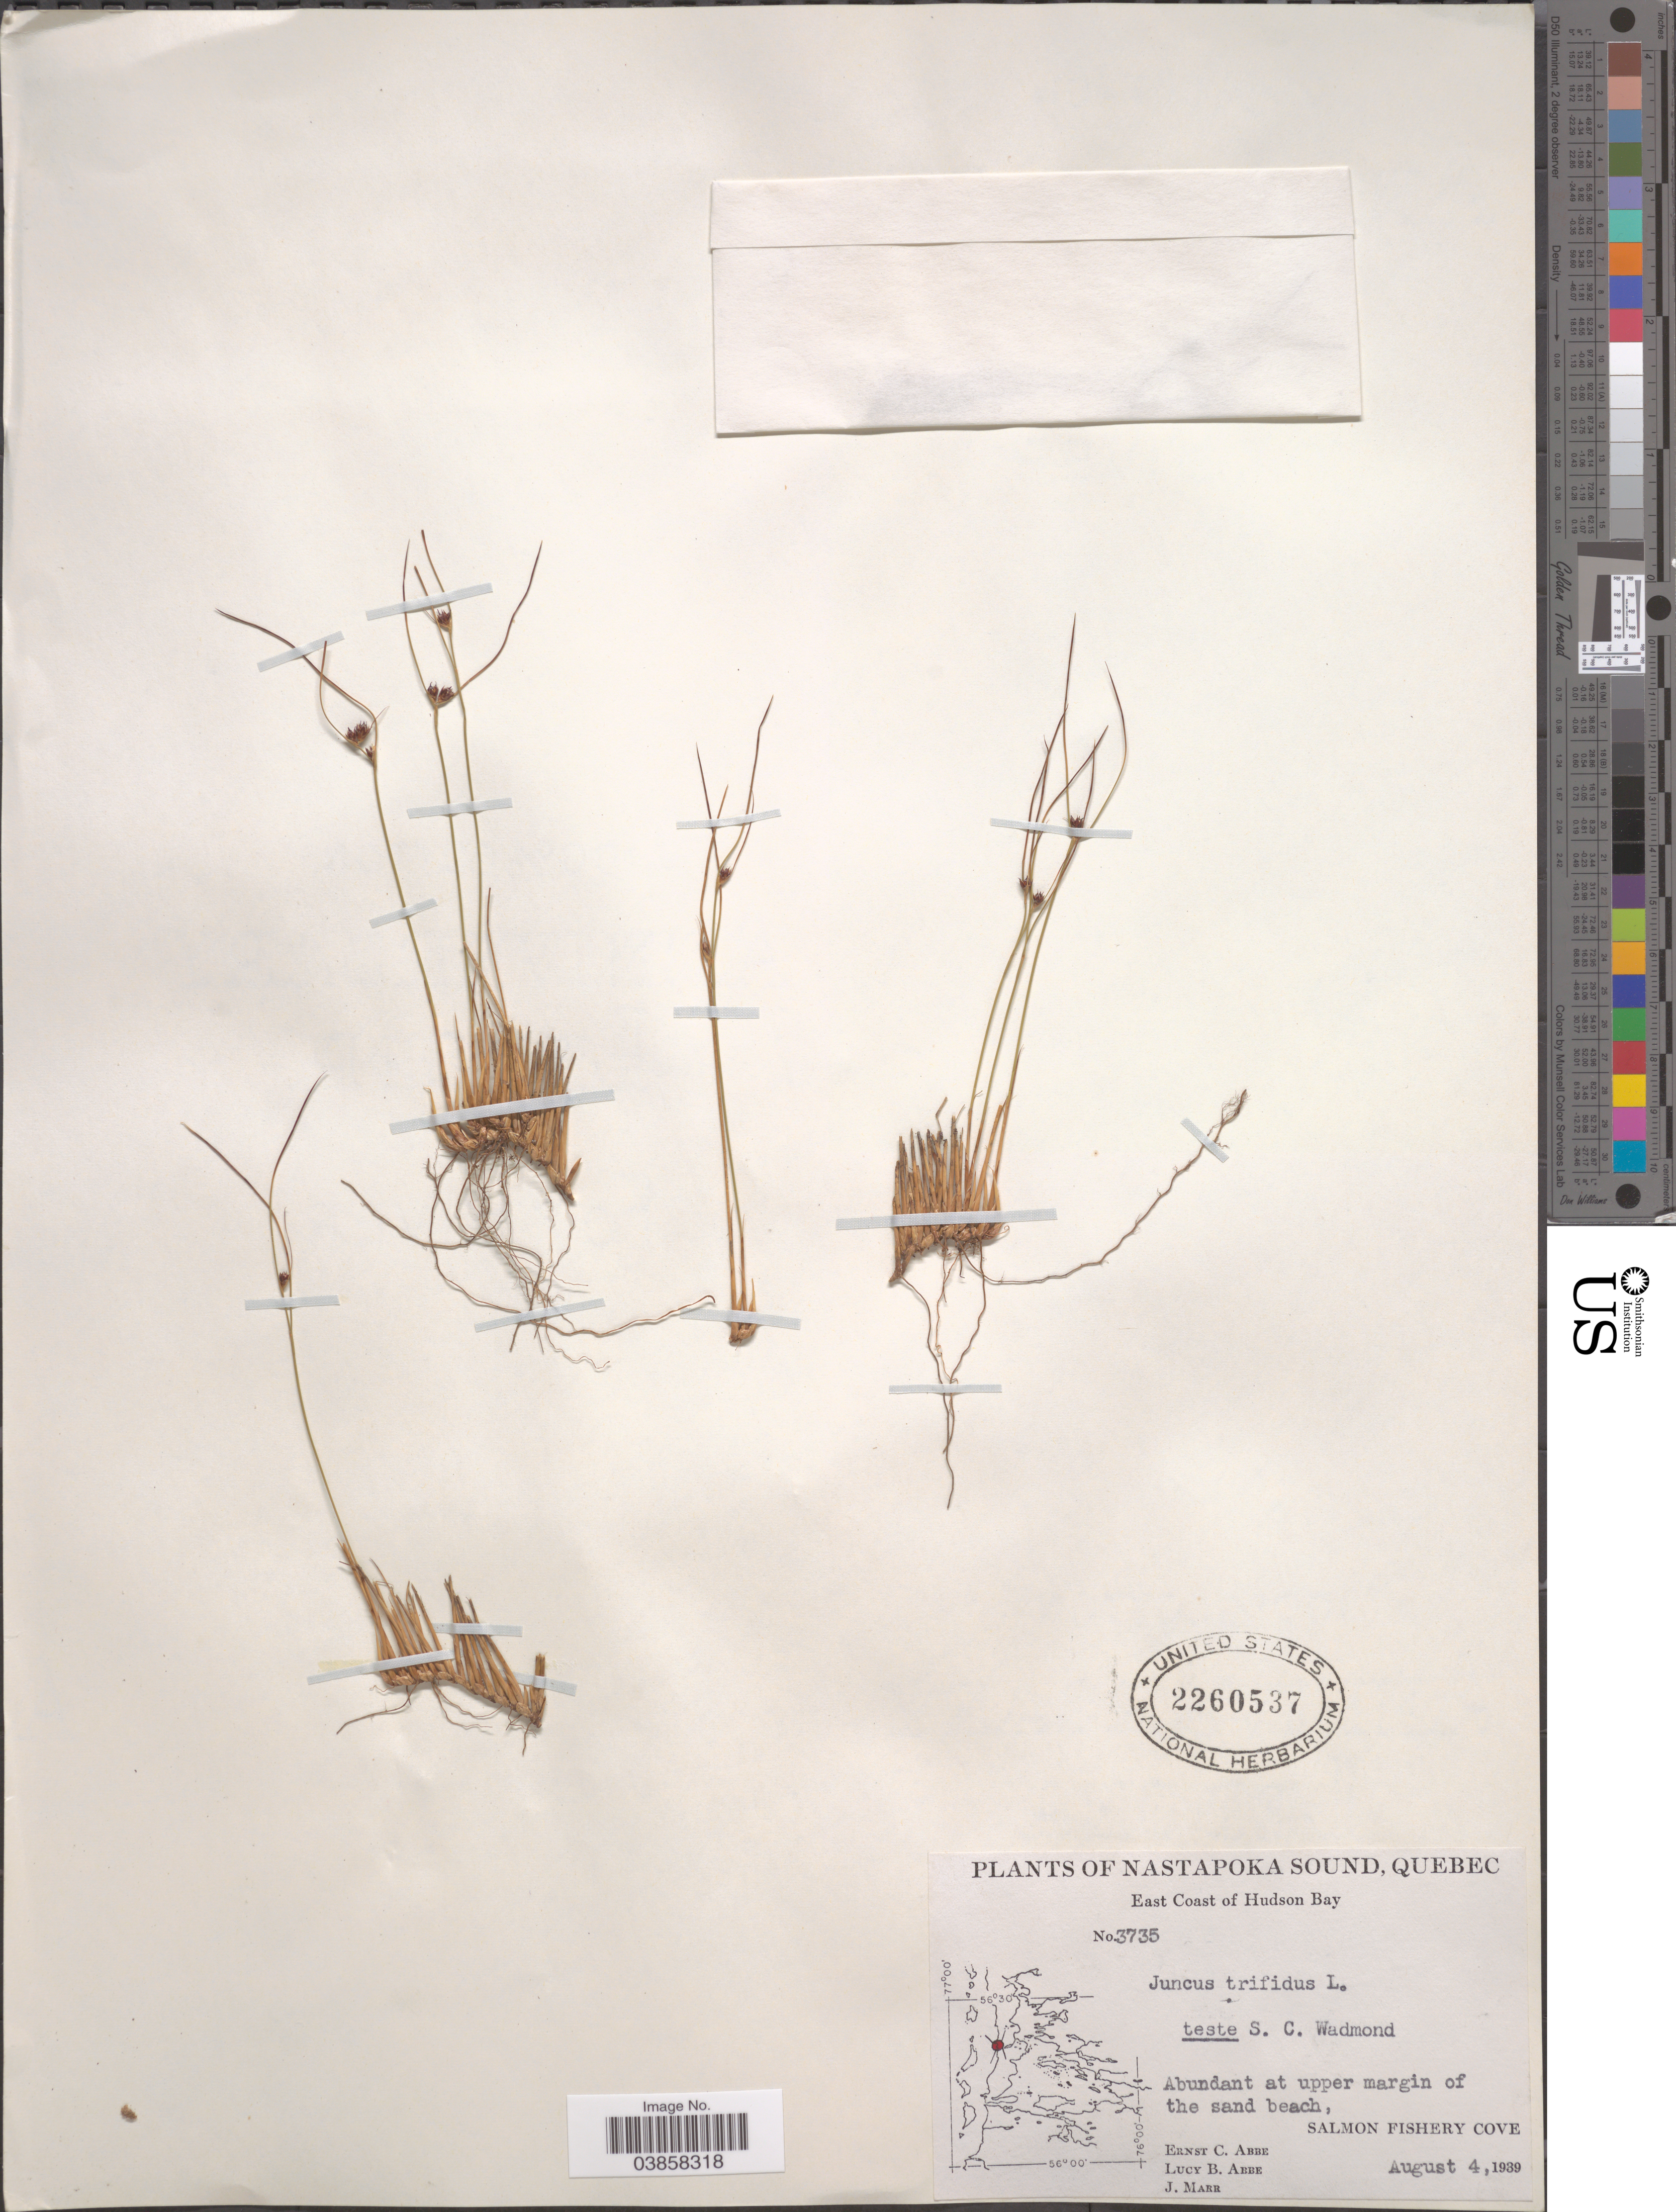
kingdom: Plantae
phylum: Tracheophyta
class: Liliopsida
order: Poales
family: Juncaceae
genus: Juncus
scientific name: Juncus trifidus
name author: L.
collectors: E. C. Abbe, L. B. Abbe & J. Marr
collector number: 3735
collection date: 1939-08-04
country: Canada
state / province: Quebec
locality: Nastapoka Sound. East Coast of Hudson Bay. Abundant at upper margin of the sand beach, Salmon Fishery Cove.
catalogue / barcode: US 2260537